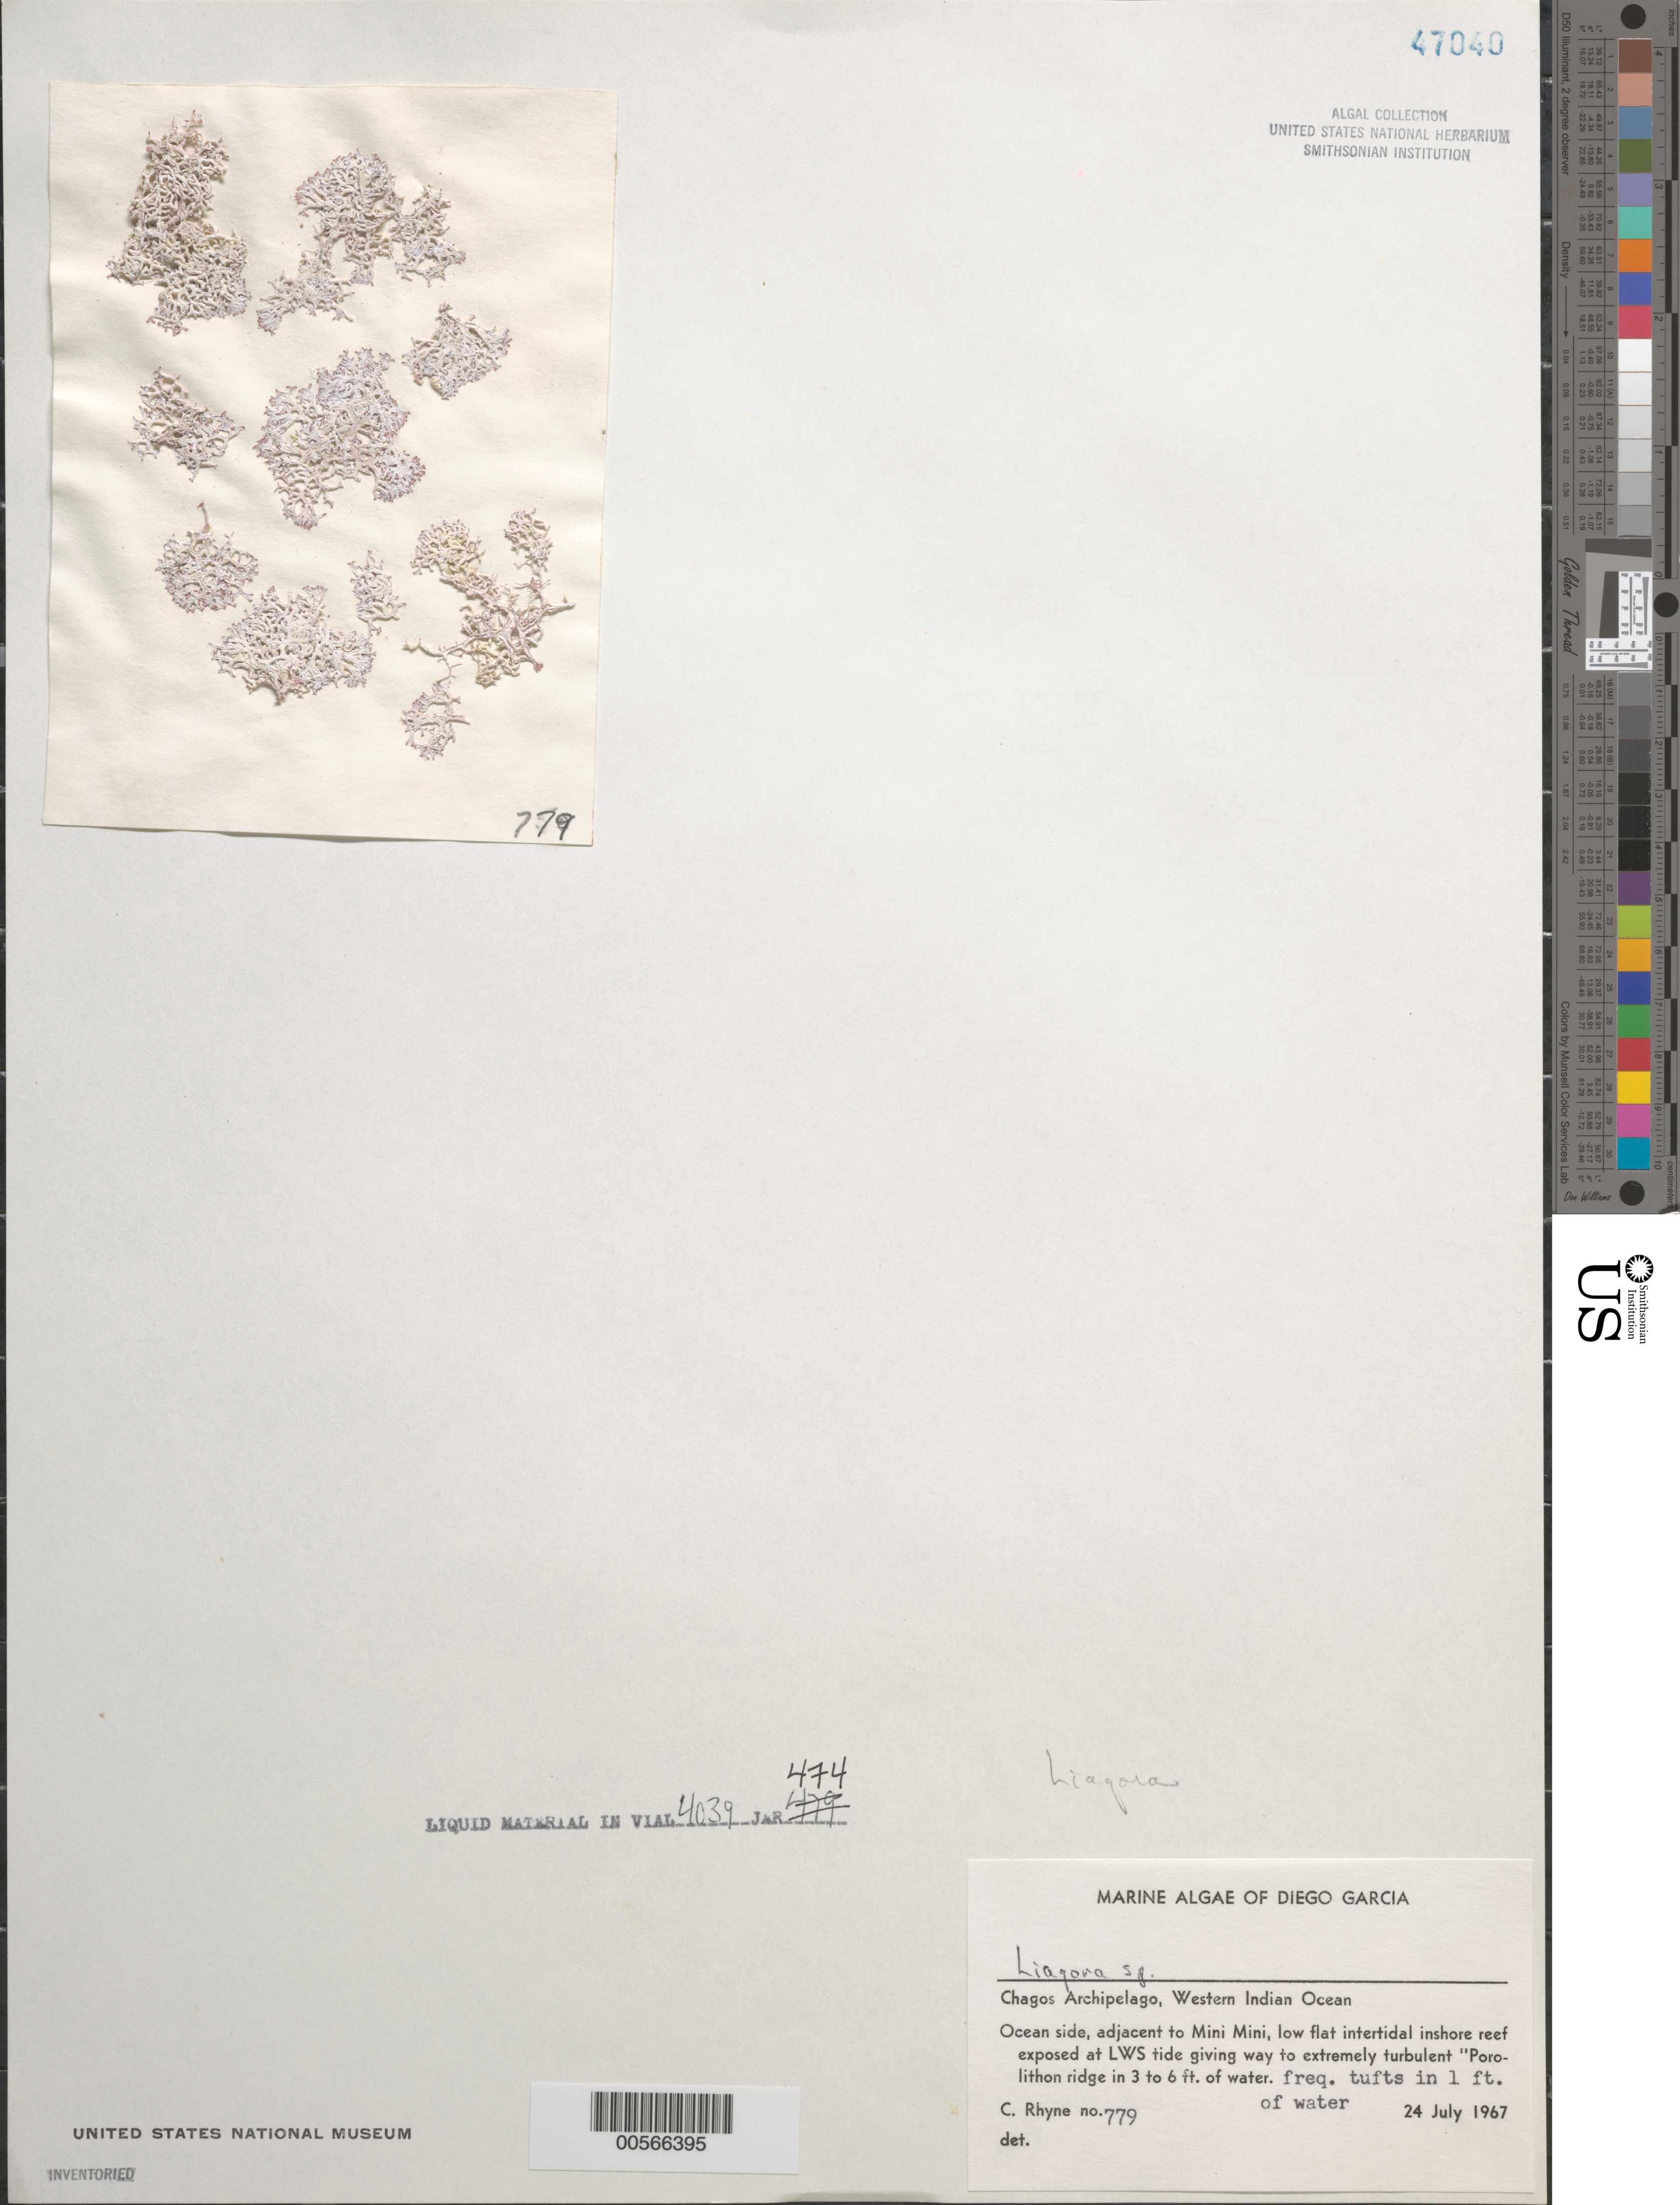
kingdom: Plantae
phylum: Rhodophyta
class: Florideophyceae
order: Nemaliales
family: Liagoraceae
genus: Liagora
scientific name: Liagora sp.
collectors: C. Rhyne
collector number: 779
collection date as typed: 24 Jul 1967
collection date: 1967-07-24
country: British Indian Ocean Territory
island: Diego Garcia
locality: Next to Mini Mini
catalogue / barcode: US 47040